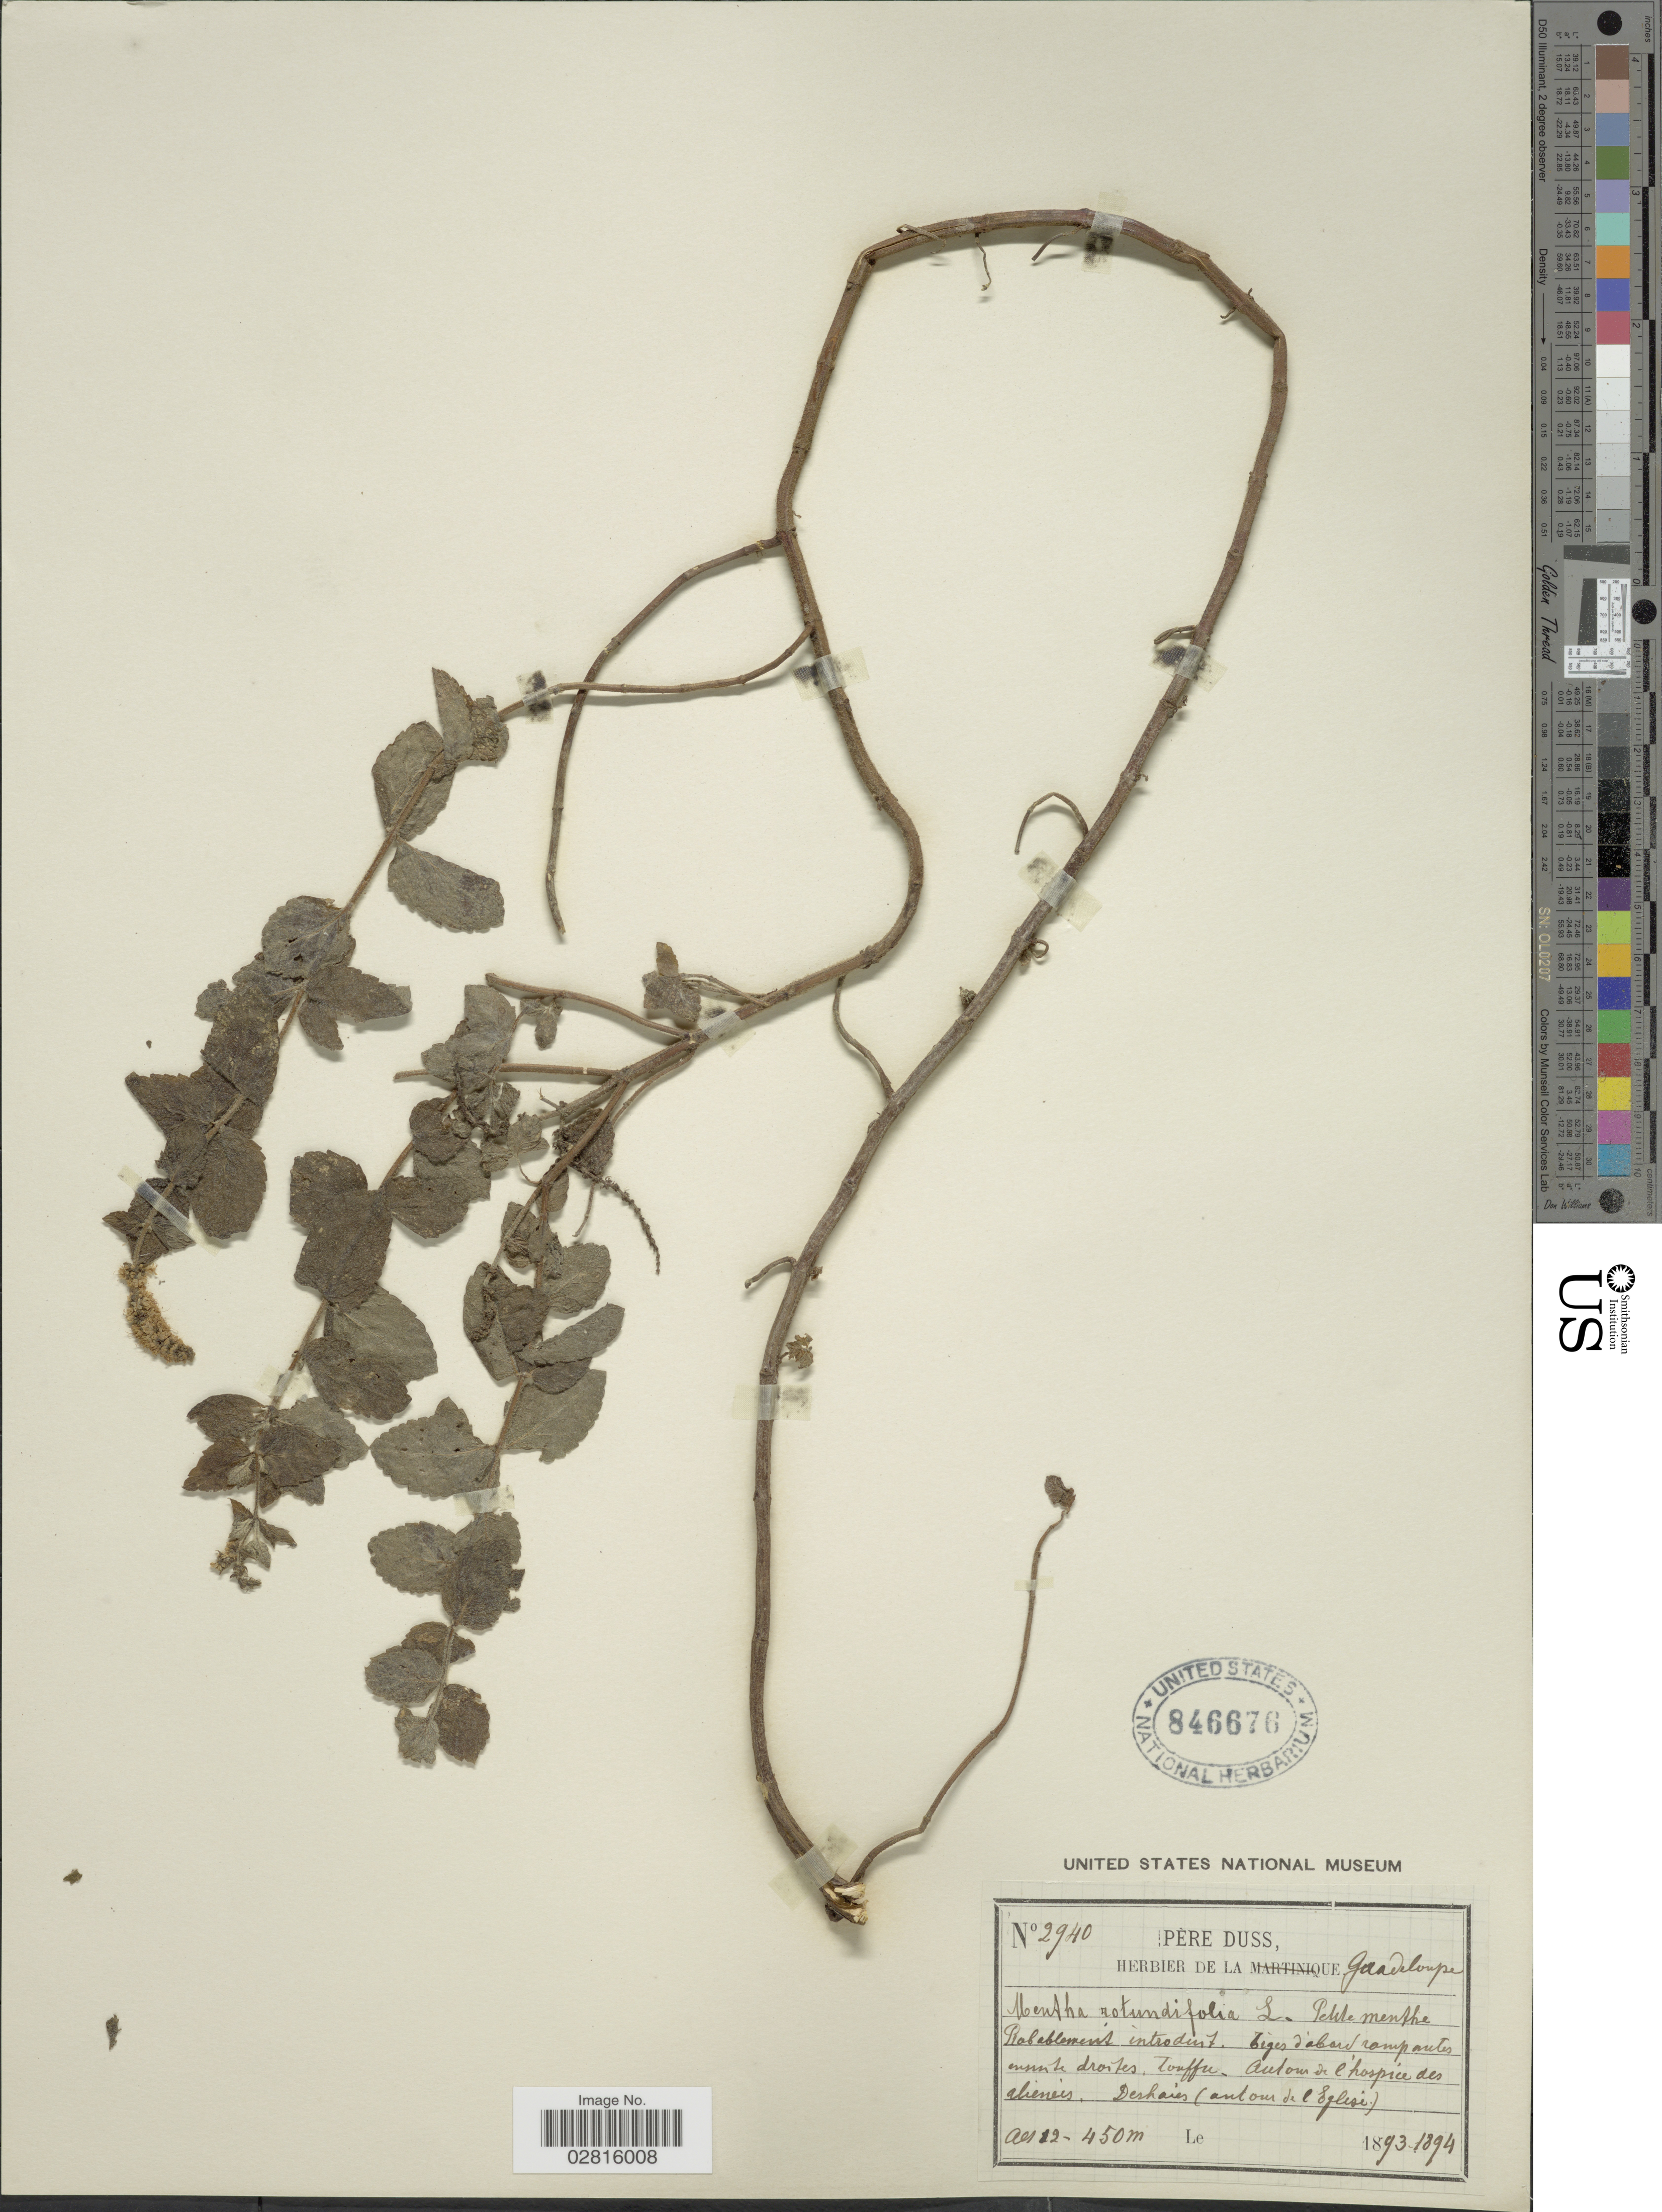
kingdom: Plantae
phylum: Tracheophyta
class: Magnoliopsida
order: Lamiales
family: Lamiaceae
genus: Mentha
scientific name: Mentha rotundifolia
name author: (L.) Huds.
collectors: Père Duss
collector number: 2940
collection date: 1893/1894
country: Guadeloupe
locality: Deshaies (autour de l'Eglise).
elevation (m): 12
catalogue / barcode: US 846676